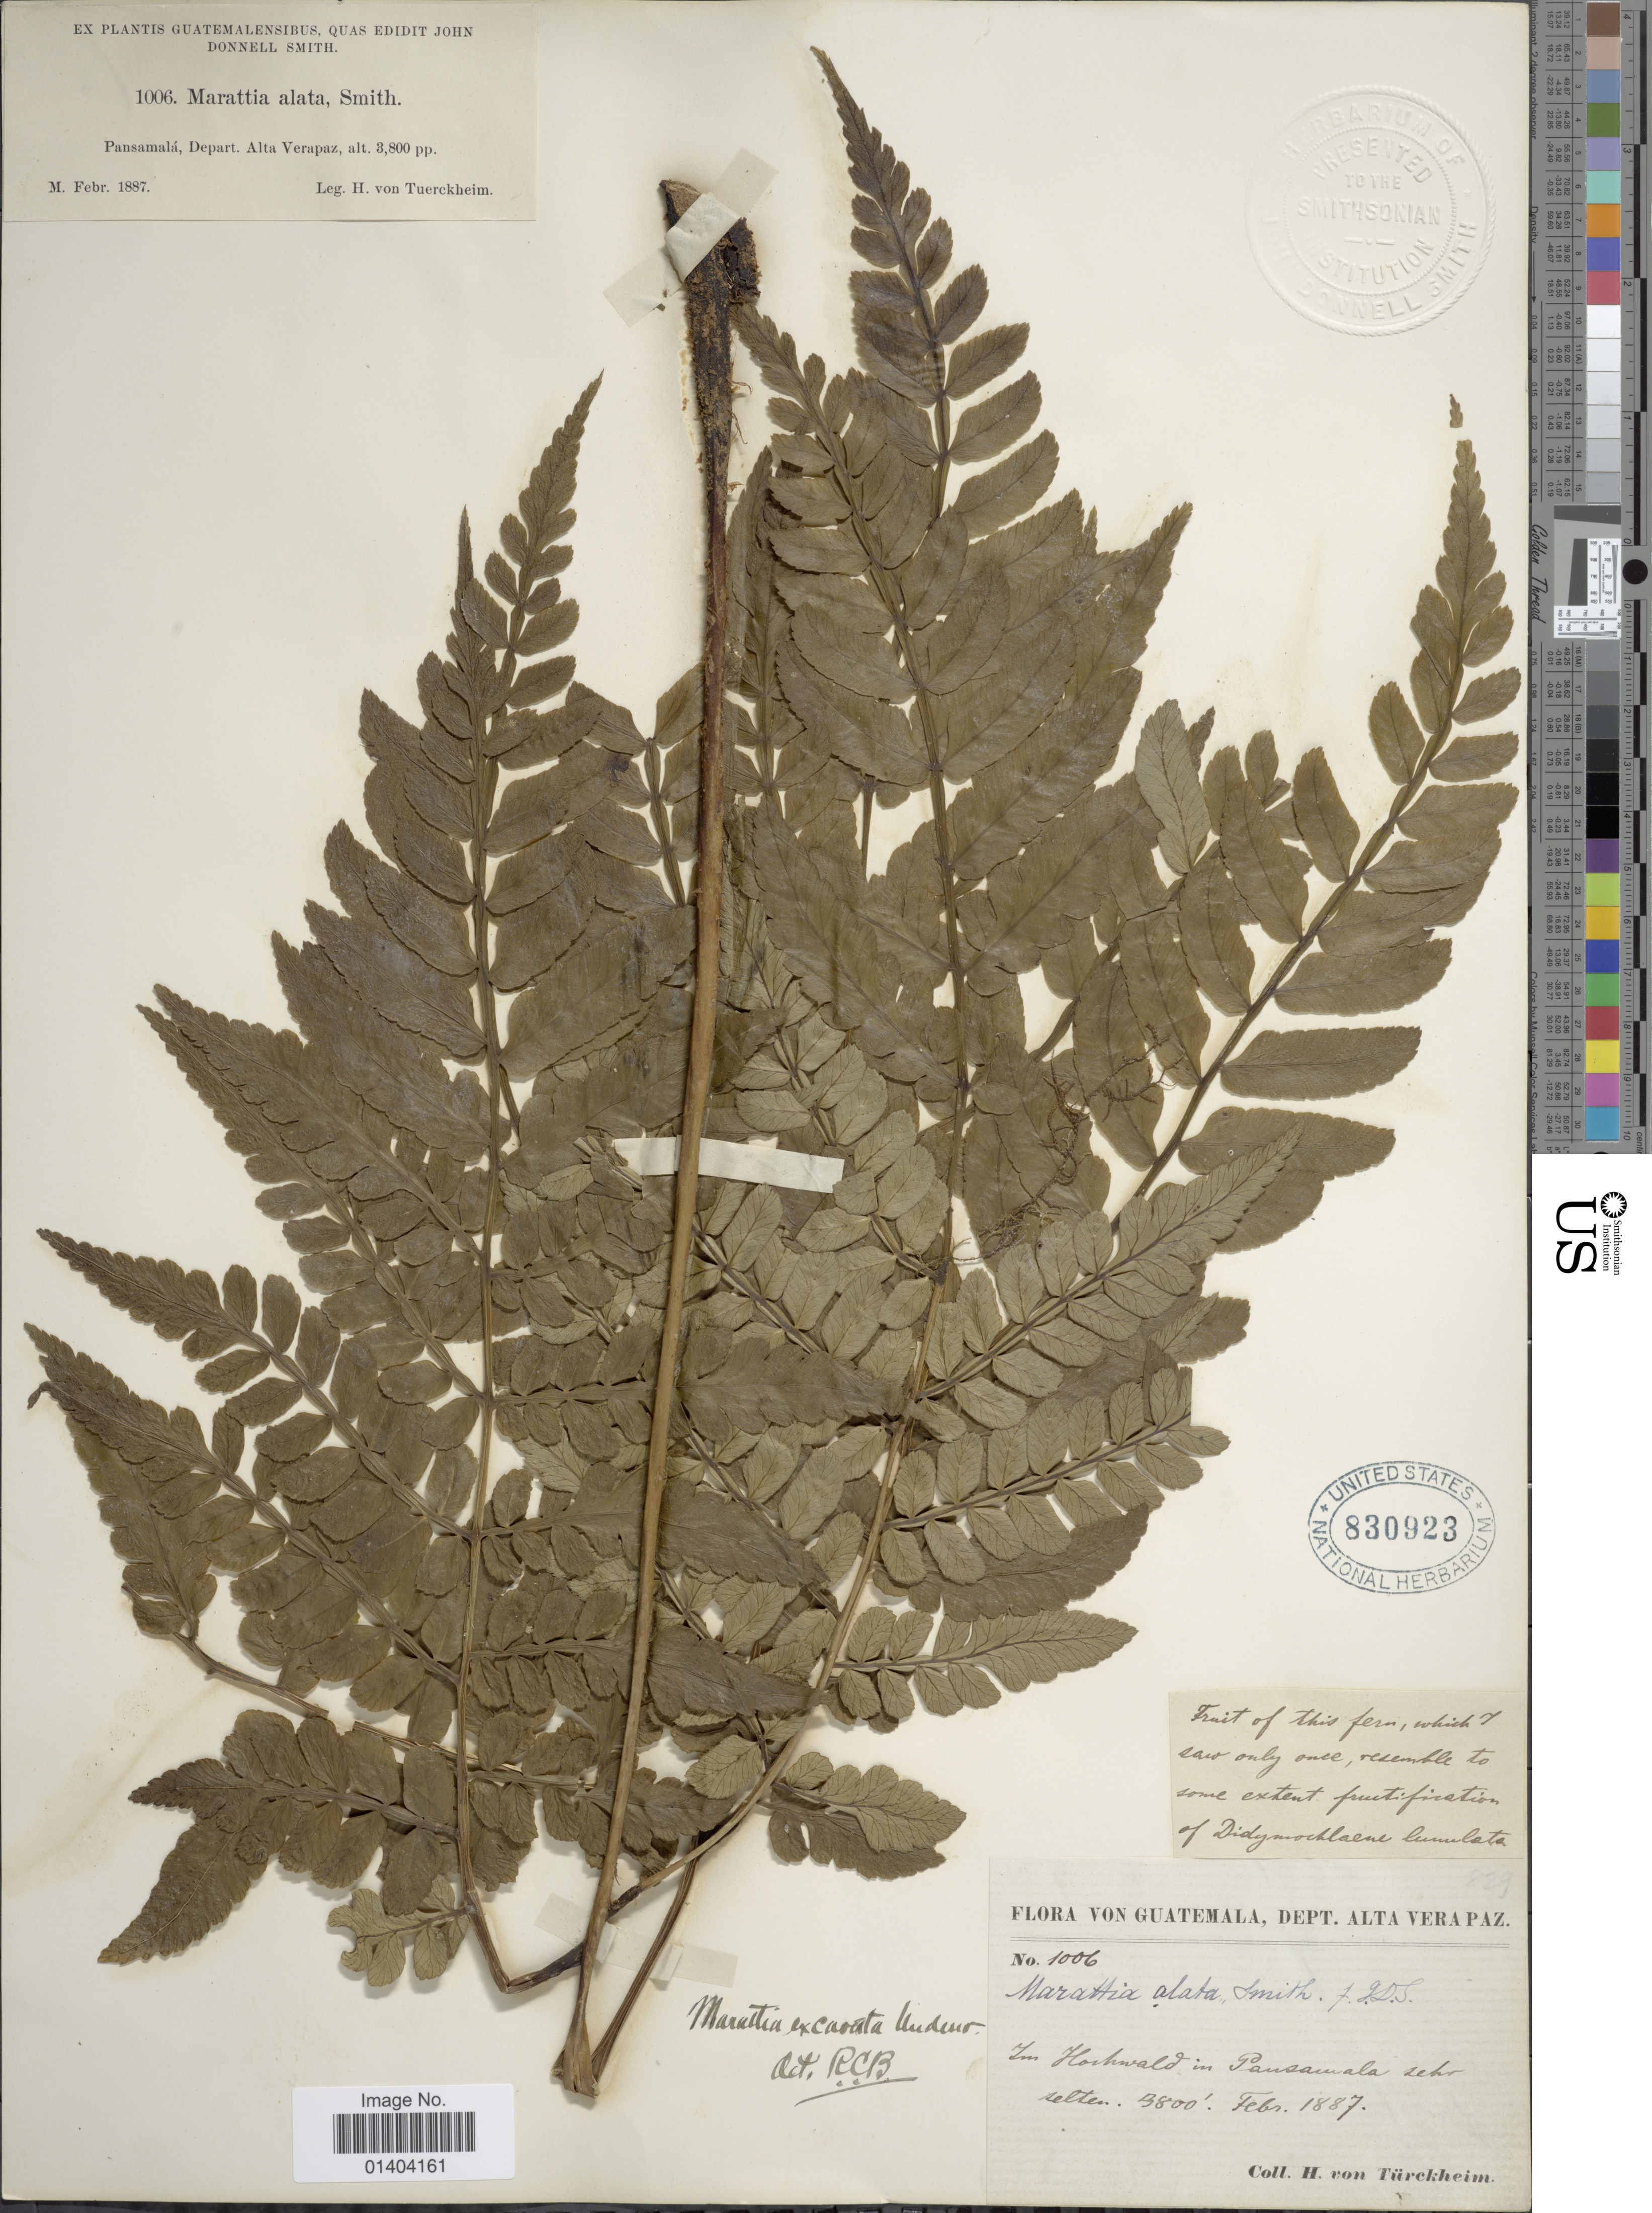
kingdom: Plantae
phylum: Tracheophyta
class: Polypodiopsida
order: Marattiales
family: Marattiaceae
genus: Marattia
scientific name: Marattia excavata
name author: Underw.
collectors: H. von Türckheim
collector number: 1006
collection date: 1887-02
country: Guatemala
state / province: Alta Verapaz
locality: Pansamala, Depart. Alta Verapaz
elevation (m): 1158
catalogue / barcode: US 830923